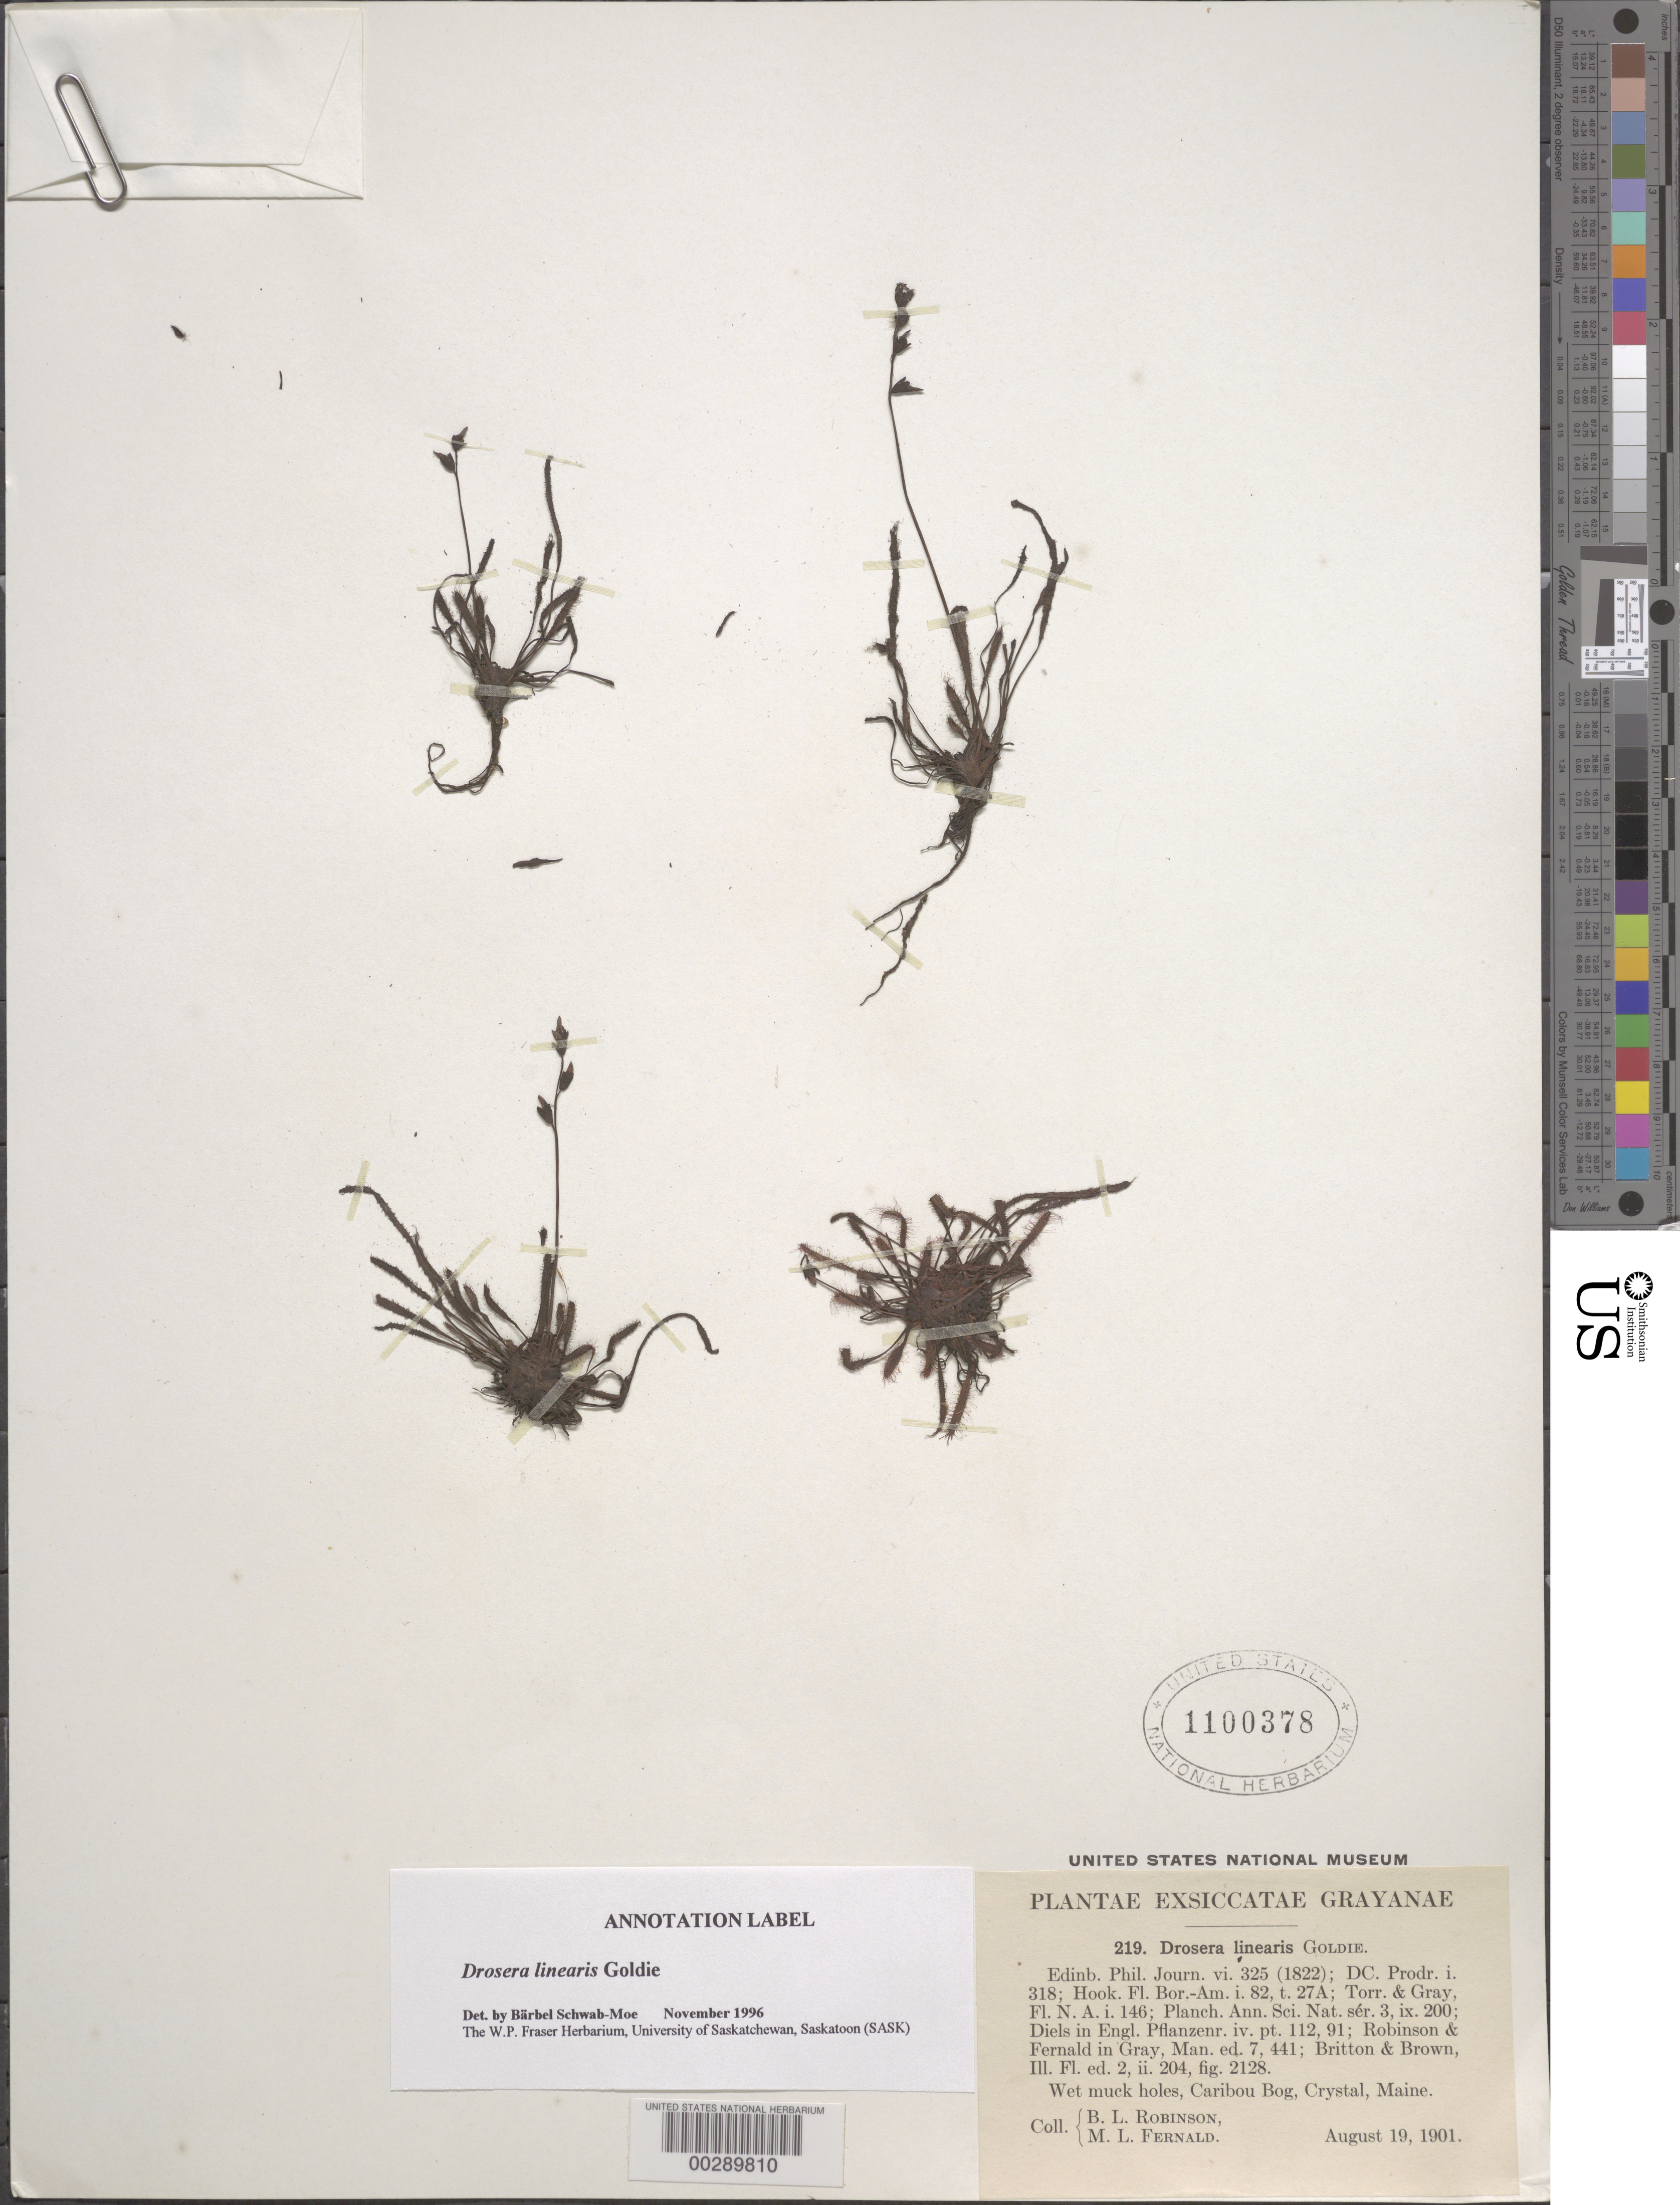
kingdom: Plantae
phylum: Tracheophyta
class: Magnoliopsida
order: Caryophyllales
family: Droseraceae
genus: Drosera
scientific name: Drosera linearis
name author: Goldie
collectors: B. L. Robinson & M. L. Fernald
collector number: Pl Exsic. Grayanae 219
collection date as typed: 19 Aug 1901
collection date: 1901-08-19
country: United States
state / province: Maine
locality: Crystal, caribou bog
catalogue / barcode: US 1100378